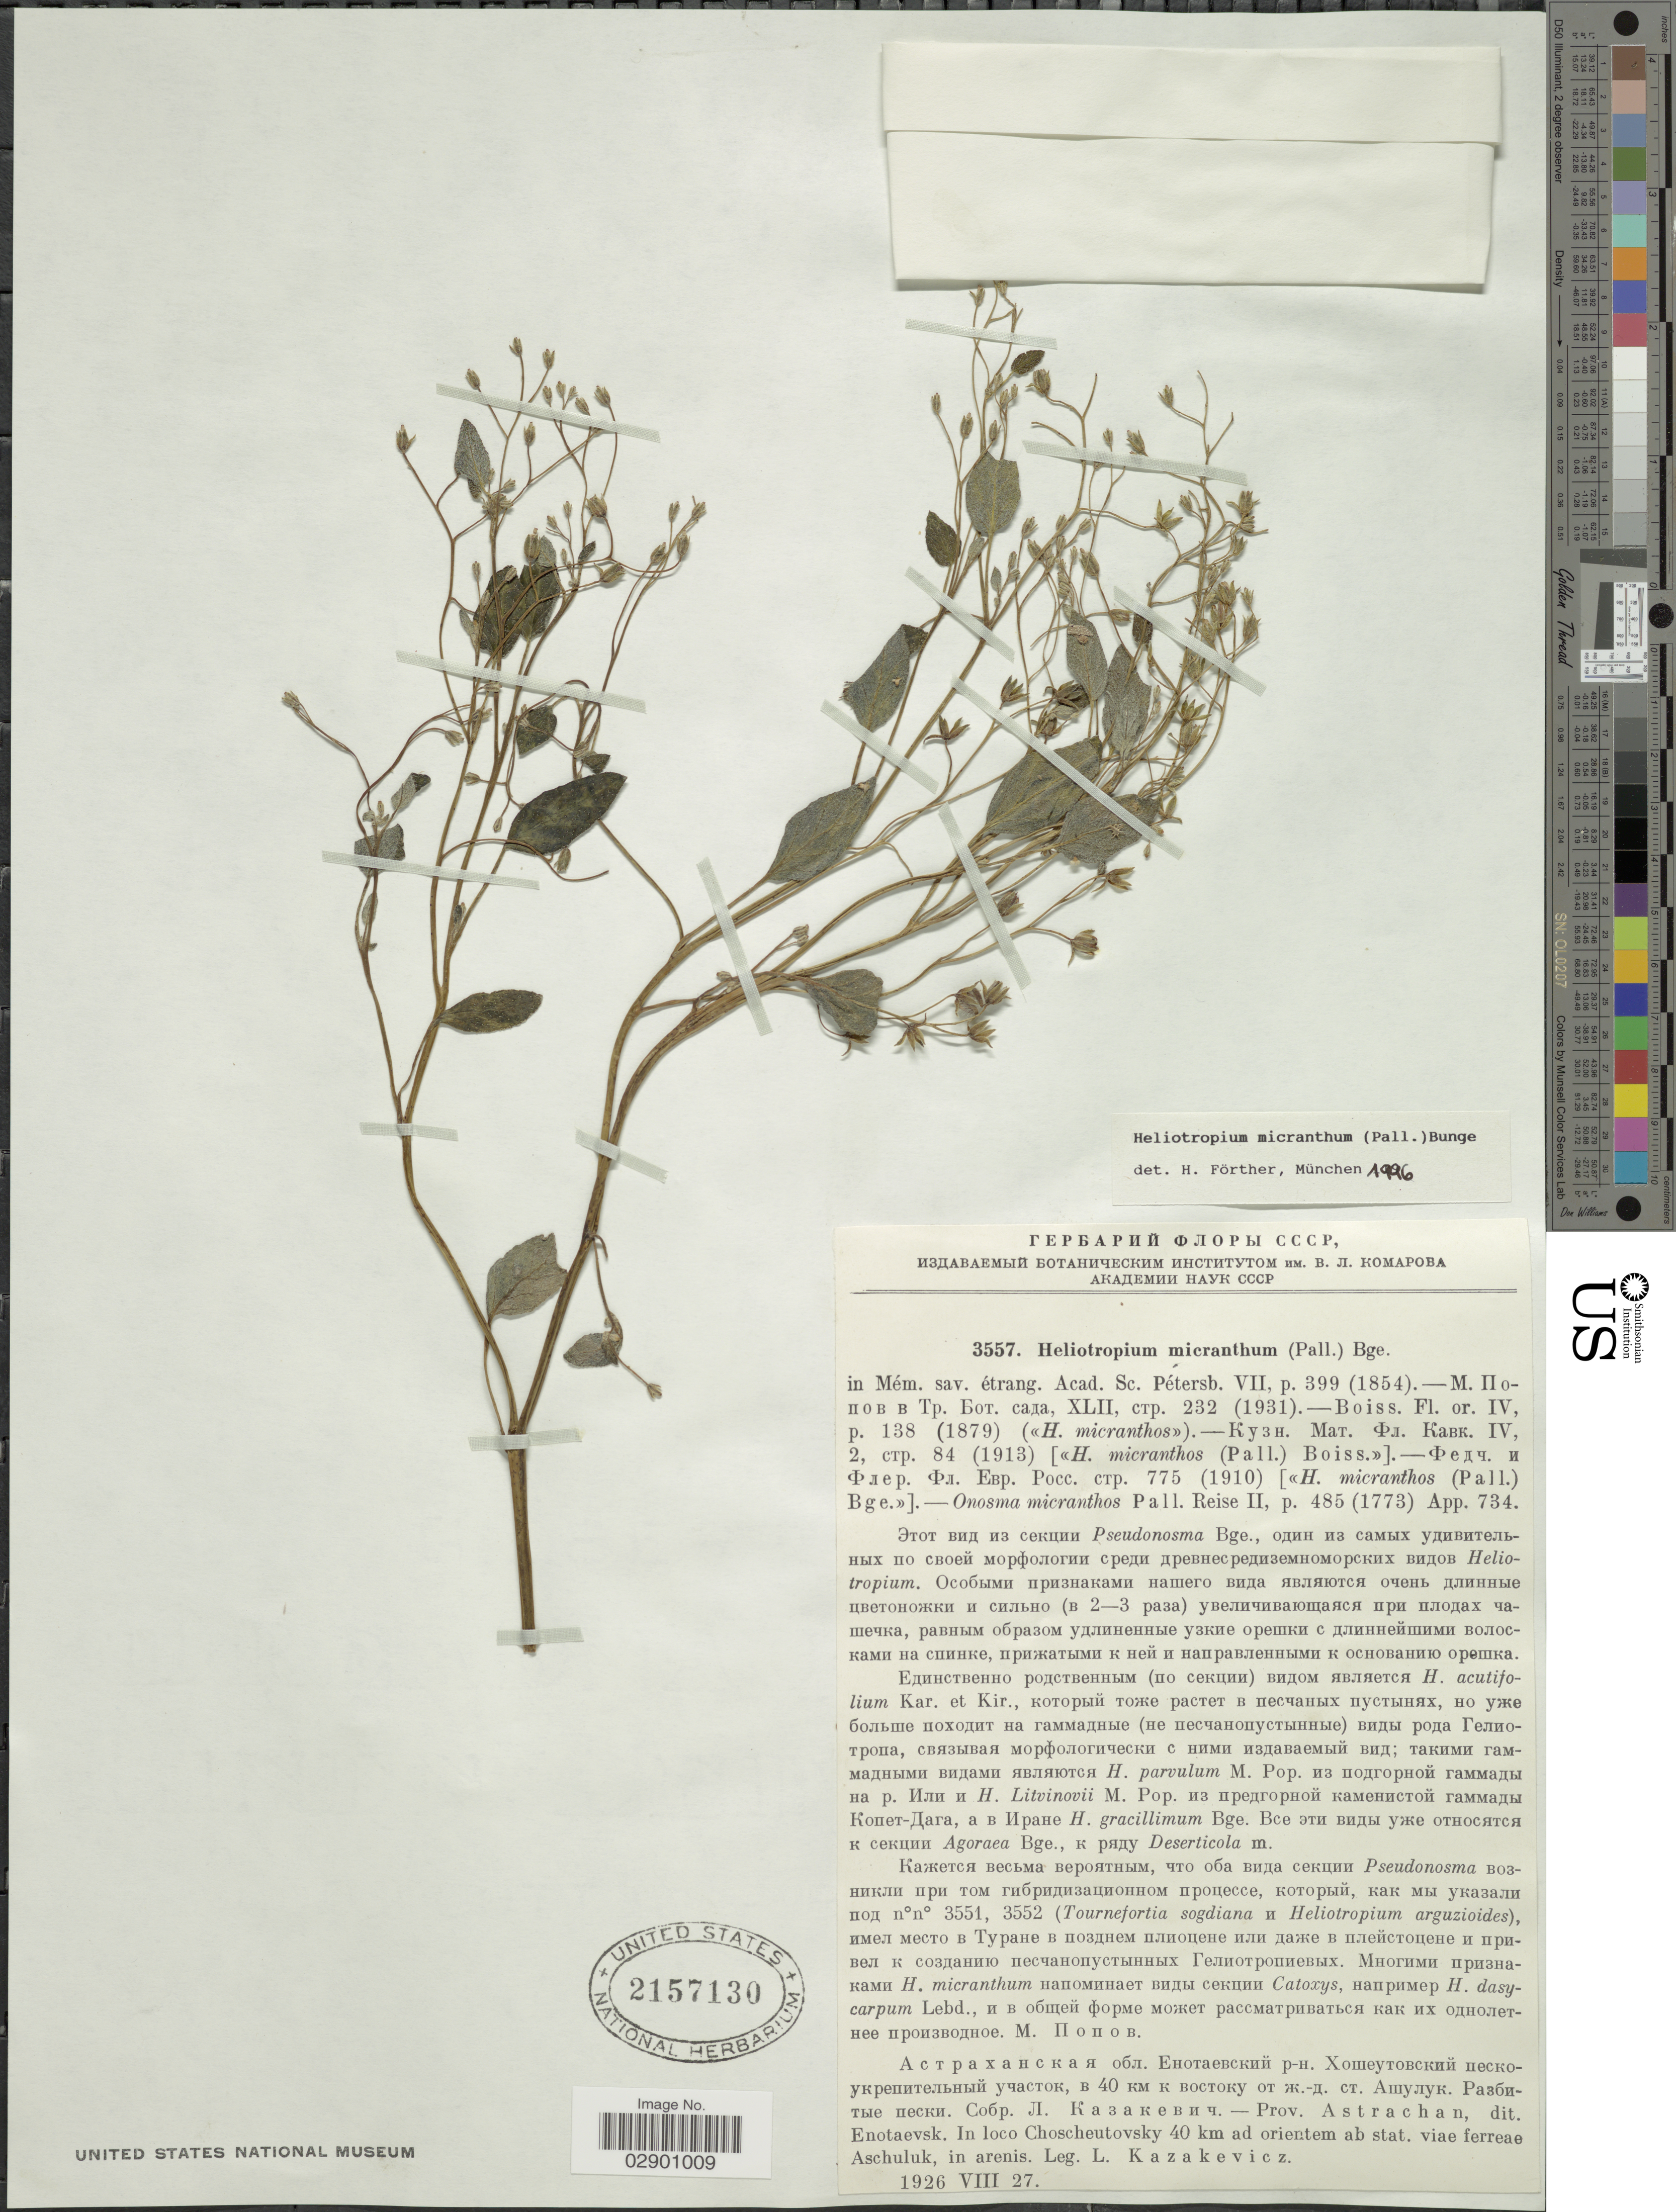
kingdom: Plantae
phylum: Tracheophyta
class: Magnoliopsida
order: Boraginales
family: Heliotropiaceae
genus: Heliotropium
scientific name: Heliotropium micranthum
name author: (Pall.) Bunge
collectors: L. Kazakevicz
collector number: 3557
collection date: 1926-08-27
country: Russian Federation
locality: Prov. Astrachan, dit. Enotaevsk. In loco Choscheutovsky 40 km ad orientem ab Stat. viae ferreae Aschuluk, in arenis.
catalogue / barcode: US 2157130